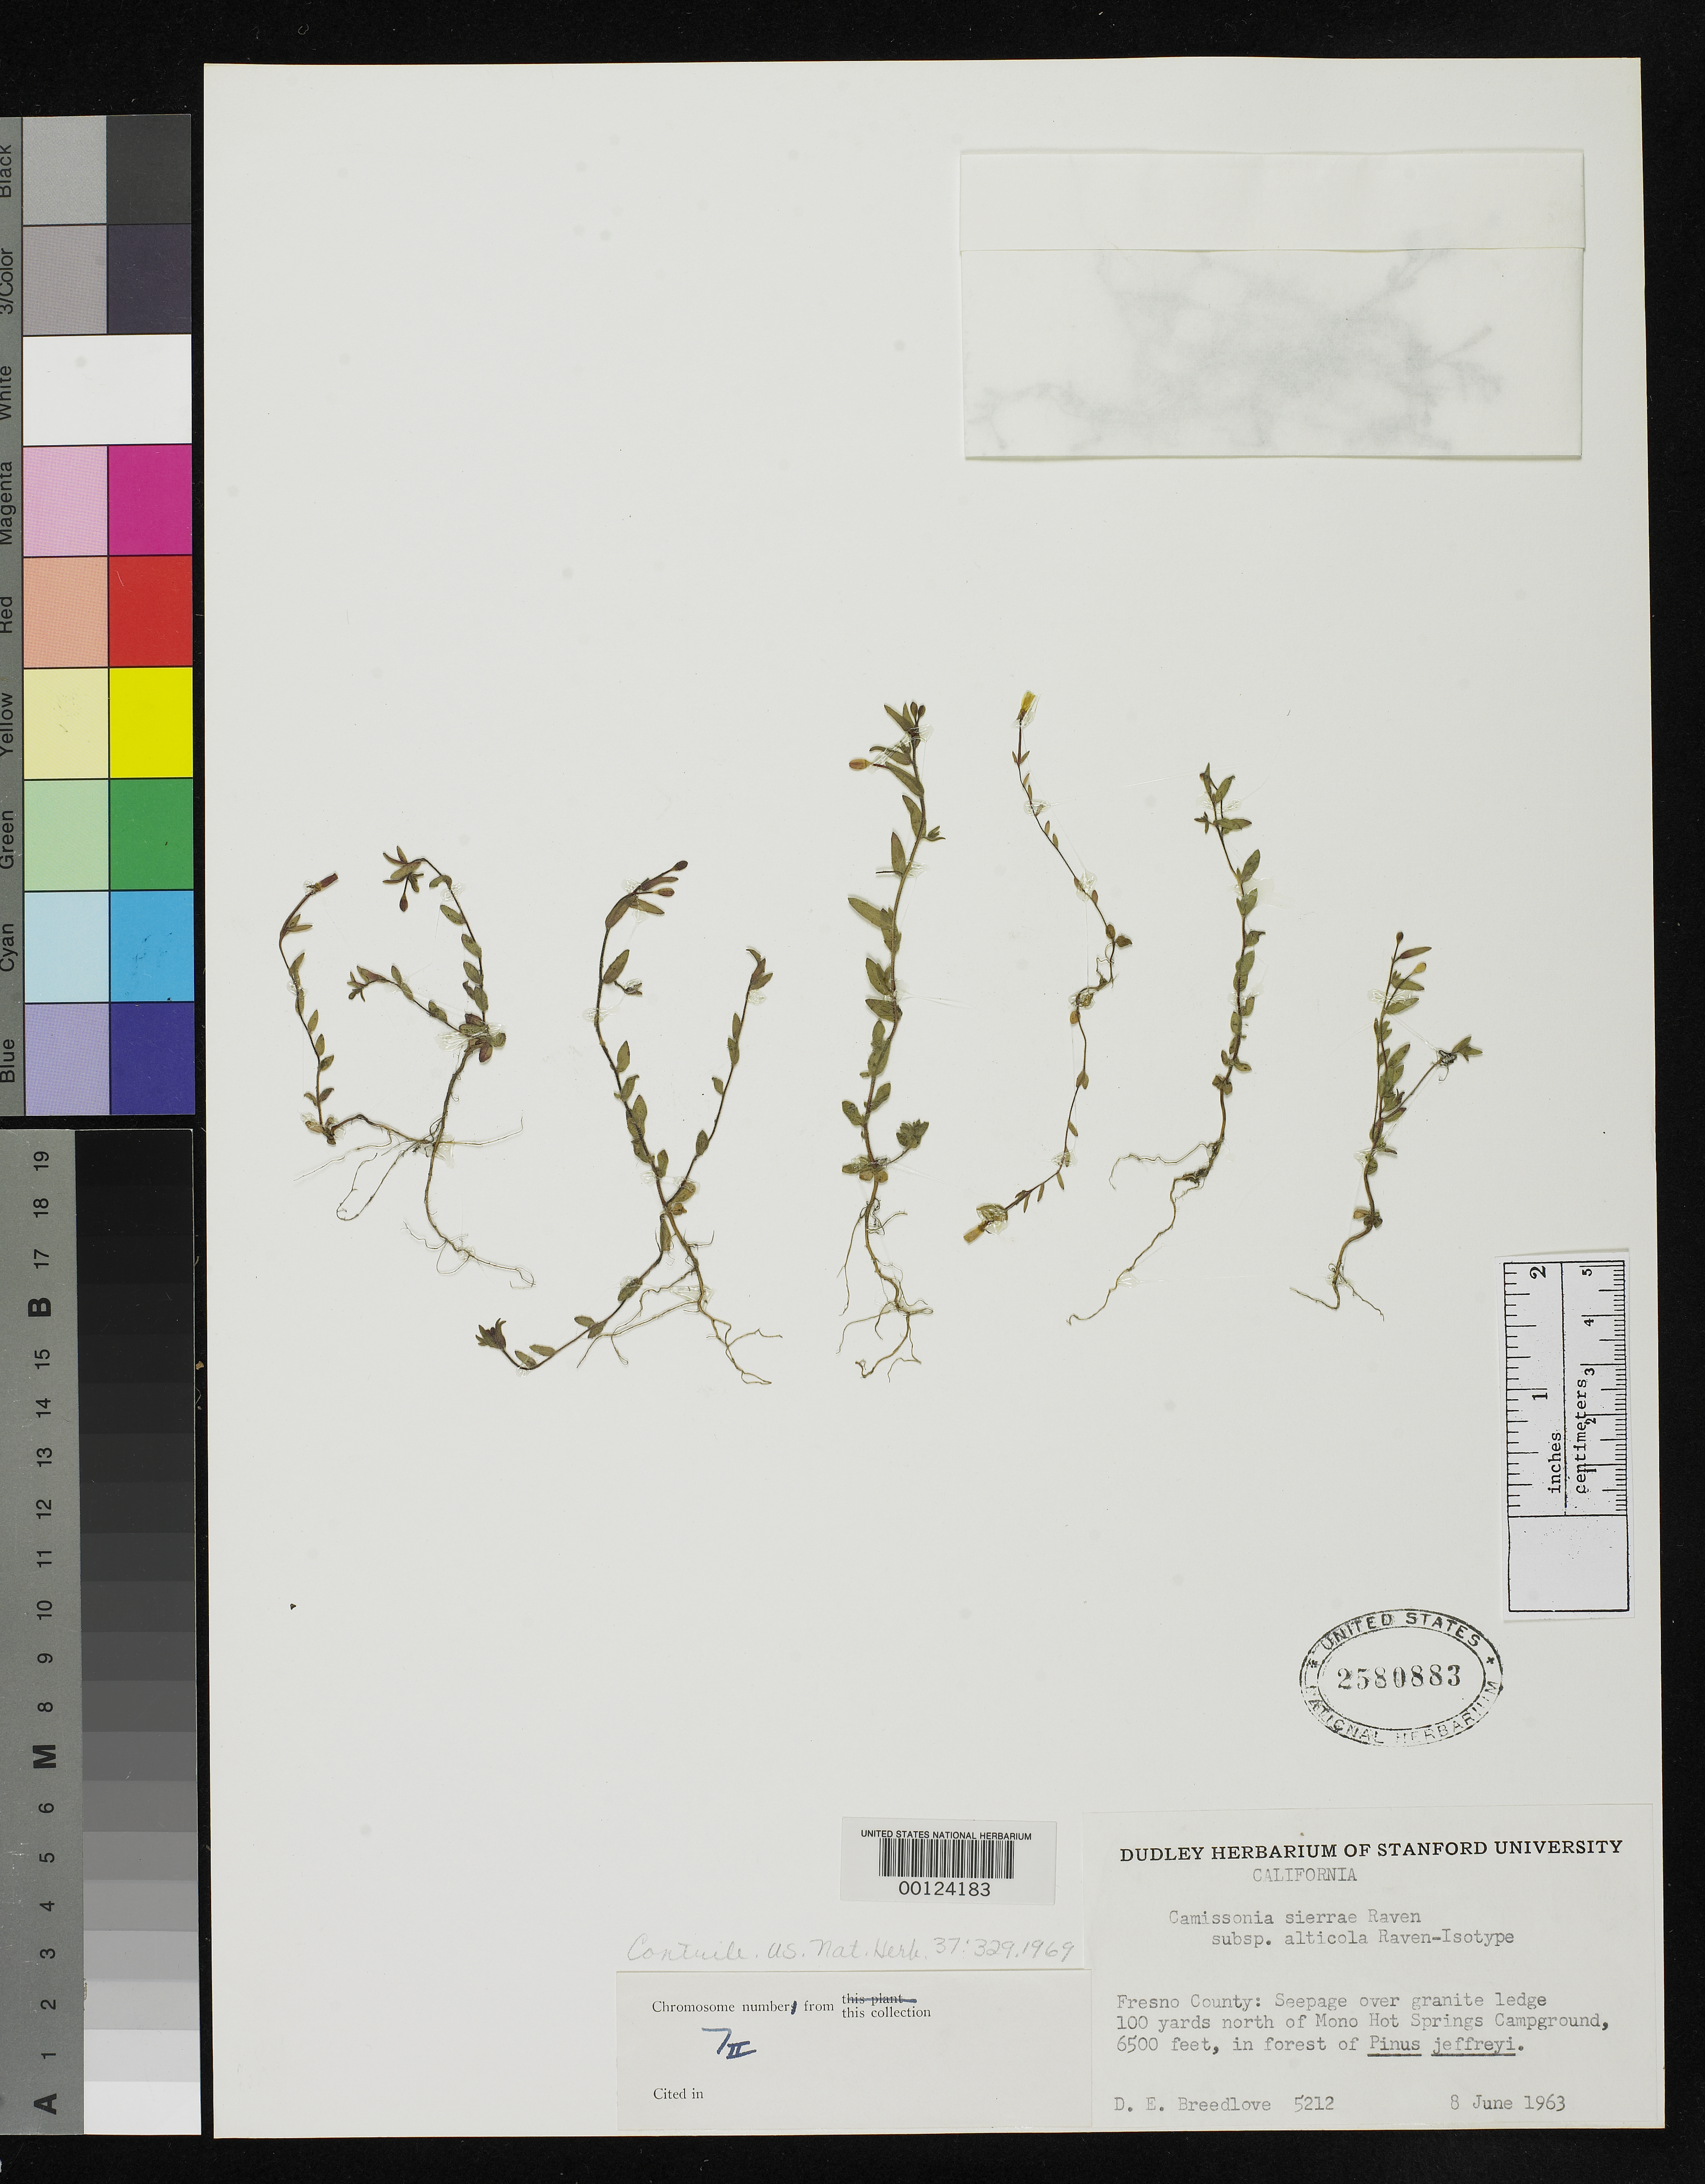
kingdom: Plantae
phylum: Tracheophyta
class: Magnoliopsida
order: Myrtales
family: Onagraceae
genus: Camissonia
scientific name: Camissonia sierrae subsp. alticola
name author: P.H. Raven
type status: Isotype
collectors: D. E. Breedlove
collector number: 5212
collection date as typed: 08 Jun 1963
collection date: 1963-06-08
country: United States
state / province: California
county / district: Fresno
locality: Mono Hot Springs Campground.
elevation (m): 1981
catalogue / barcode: US 2580883